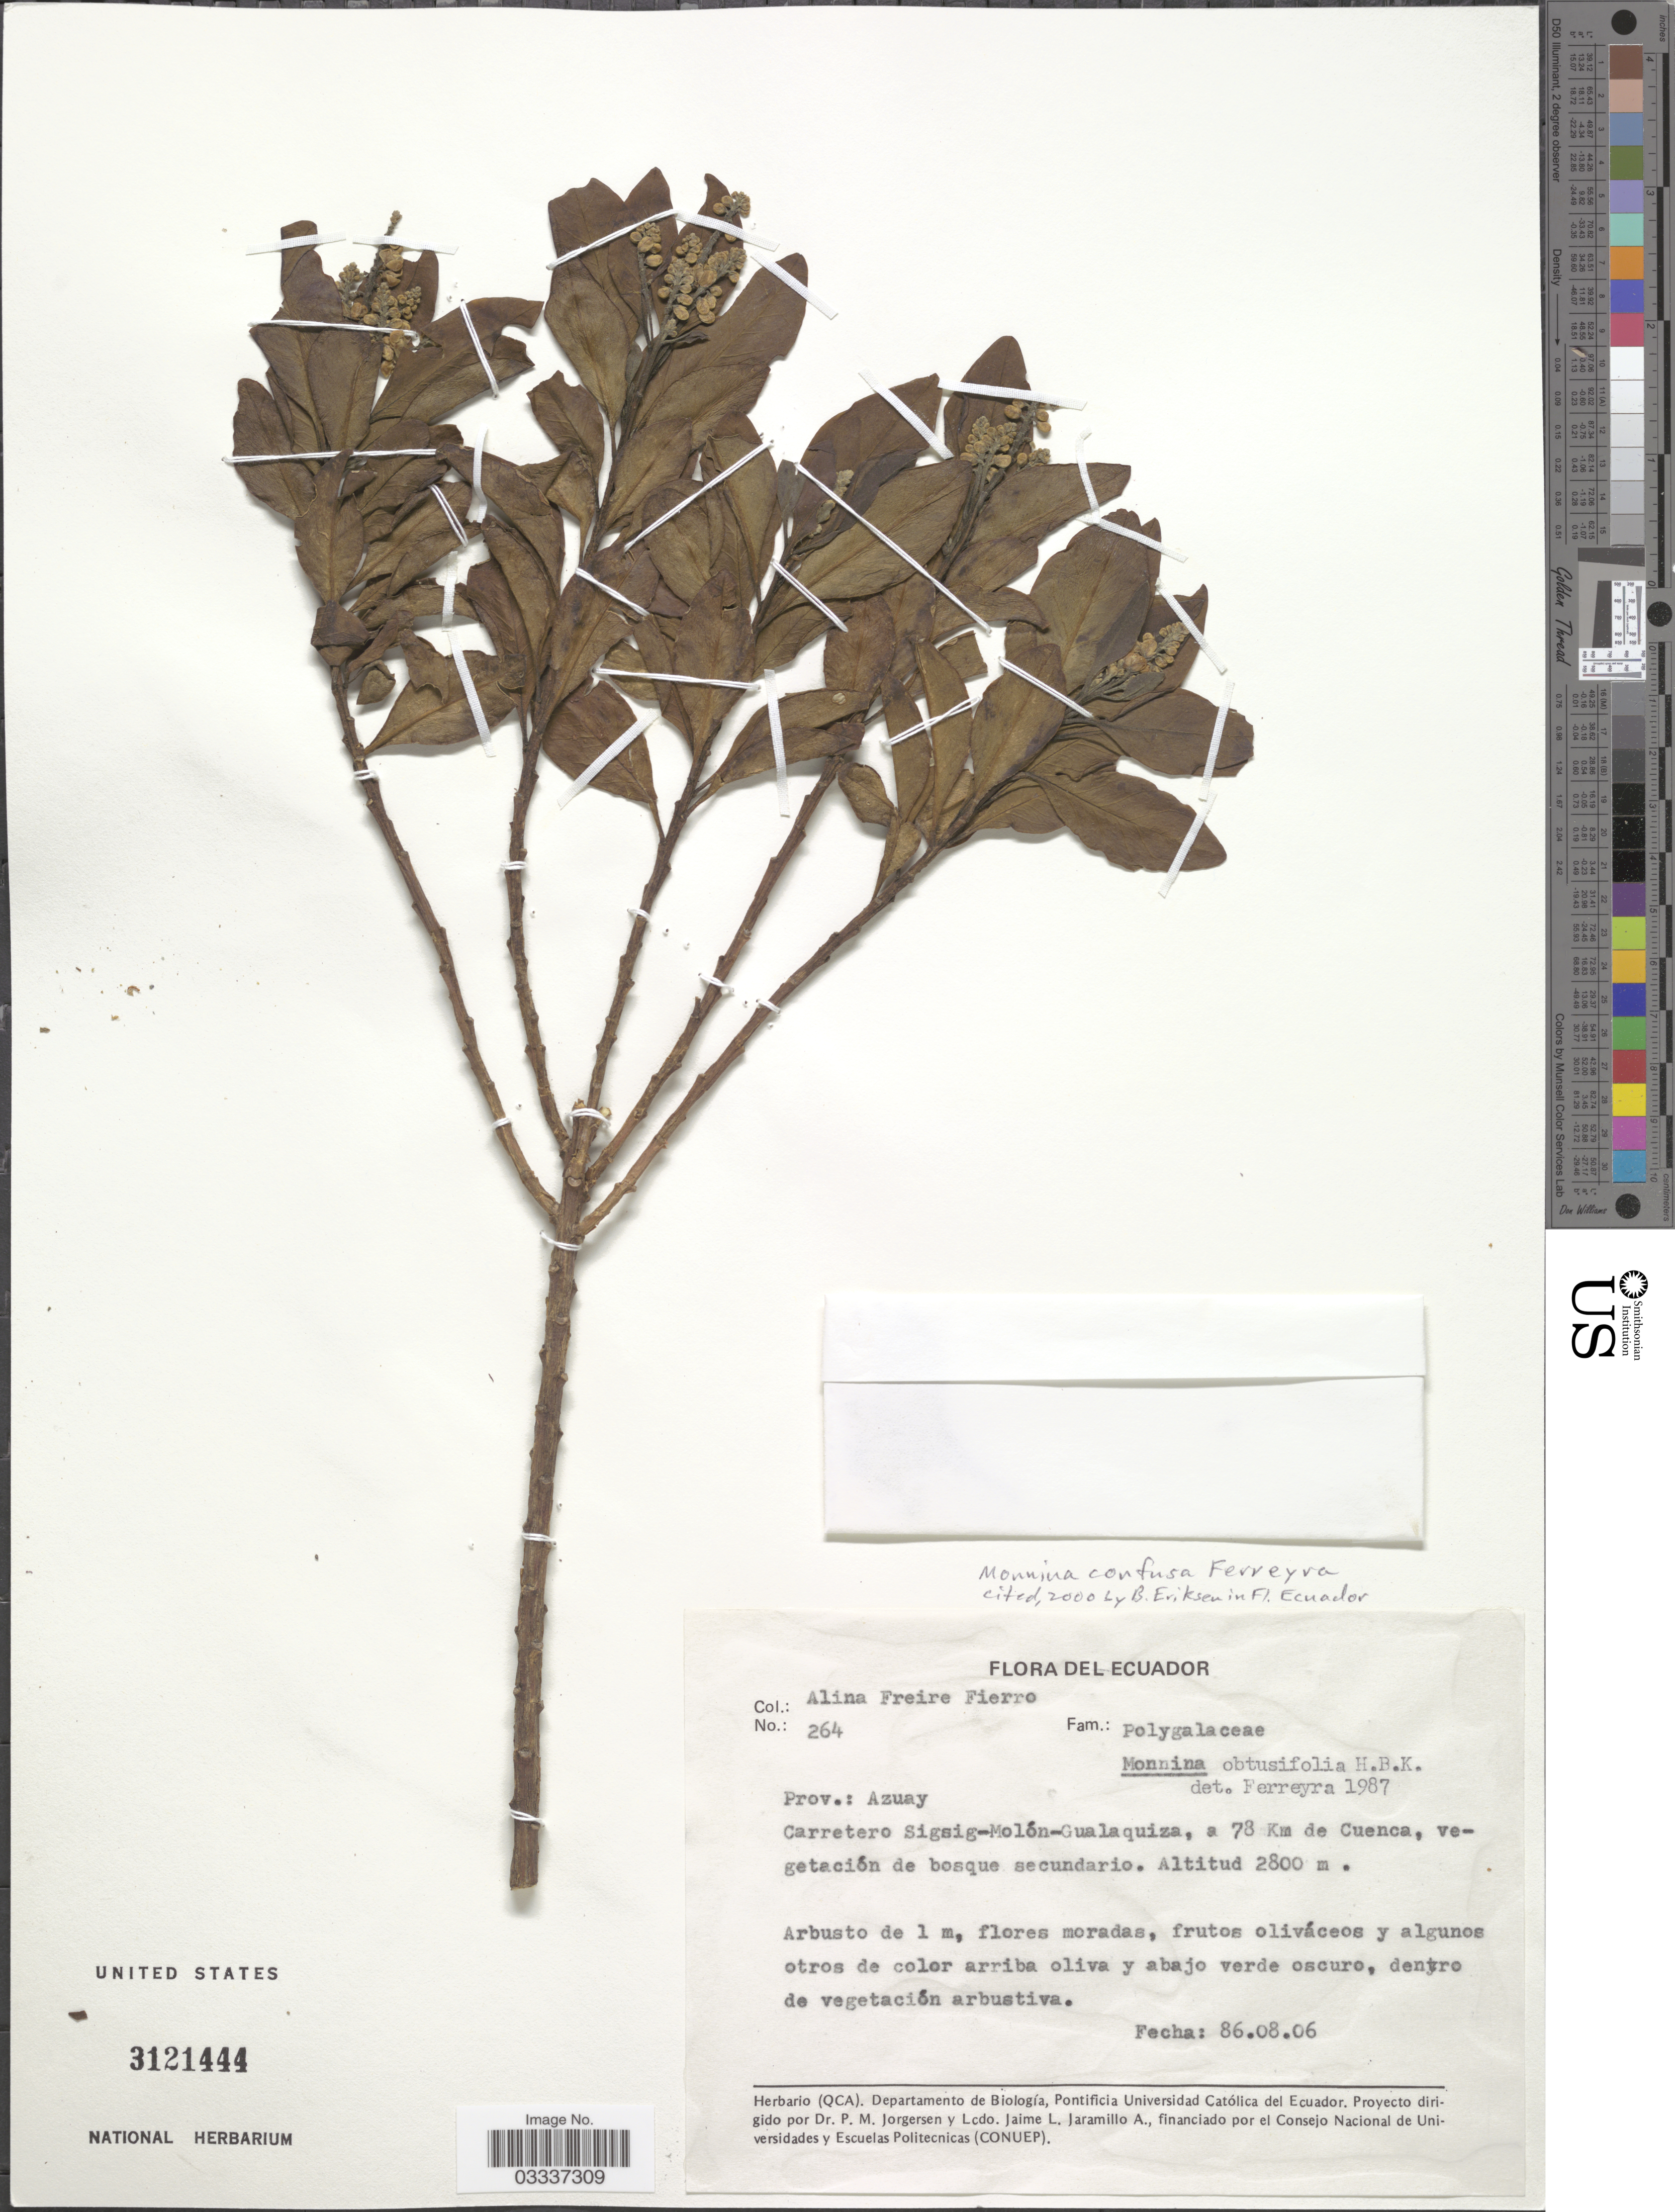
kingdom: Plantae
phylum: Tracheophyta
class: Magnoliopsida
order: Fabales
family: Polygalaceae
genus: Monnina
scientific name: Monnina confusa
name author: Ferreyra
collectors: A. Freire-Fierro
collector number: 264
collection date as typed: Transcribed d/m/y: 6/8/86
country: Ecuador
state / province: Azuay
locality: Carretero Sigsig-Molón-Gualaquiza, a 78 Km de Cuenca.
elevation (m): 2800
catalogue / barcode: US 3121444